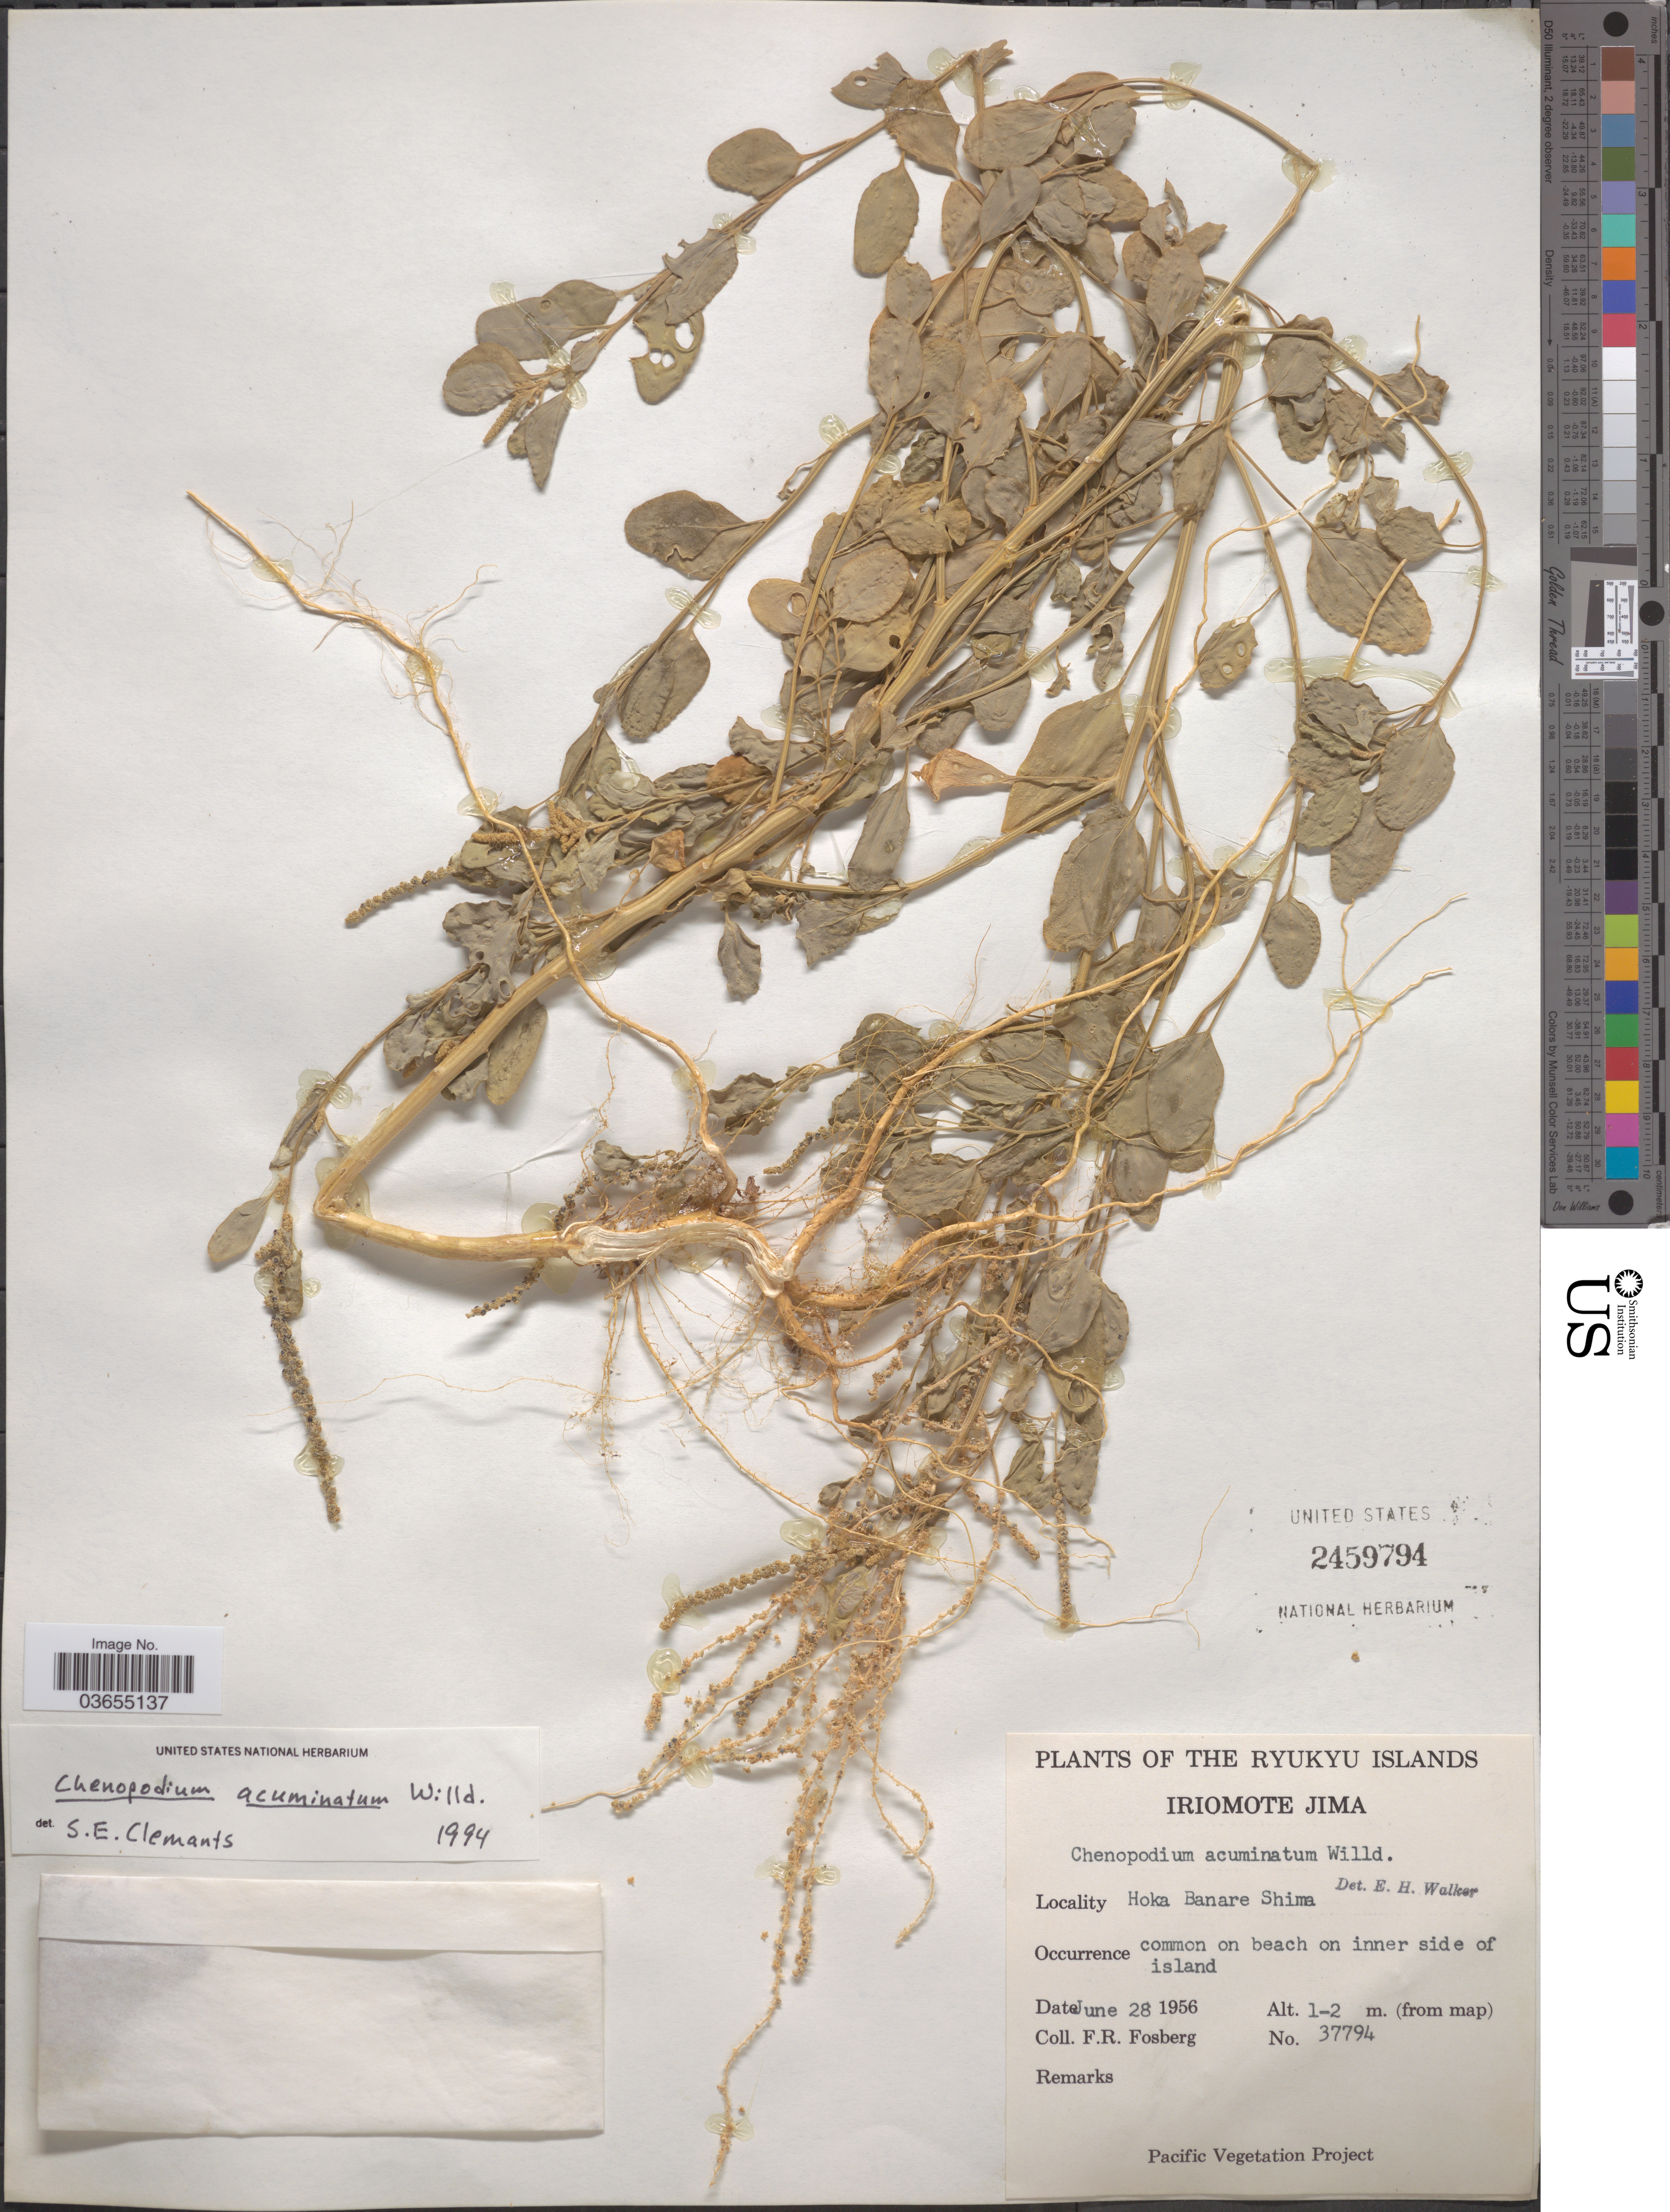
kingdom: Plantae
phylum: Tracheophyta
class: Magnoliopsida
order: Caryophyllales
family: Amaranthaceae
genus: Chenopodium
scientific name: Chenopodium acuminatum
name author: Willd.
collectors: F. R. Fosberg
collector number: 37794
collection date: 1956-06-28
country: Japan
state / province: Okinawa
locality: The Ryukyu Islands. Iriomote Jima. Hoka Banare Shima.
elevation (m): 1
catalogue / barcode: US 2459794